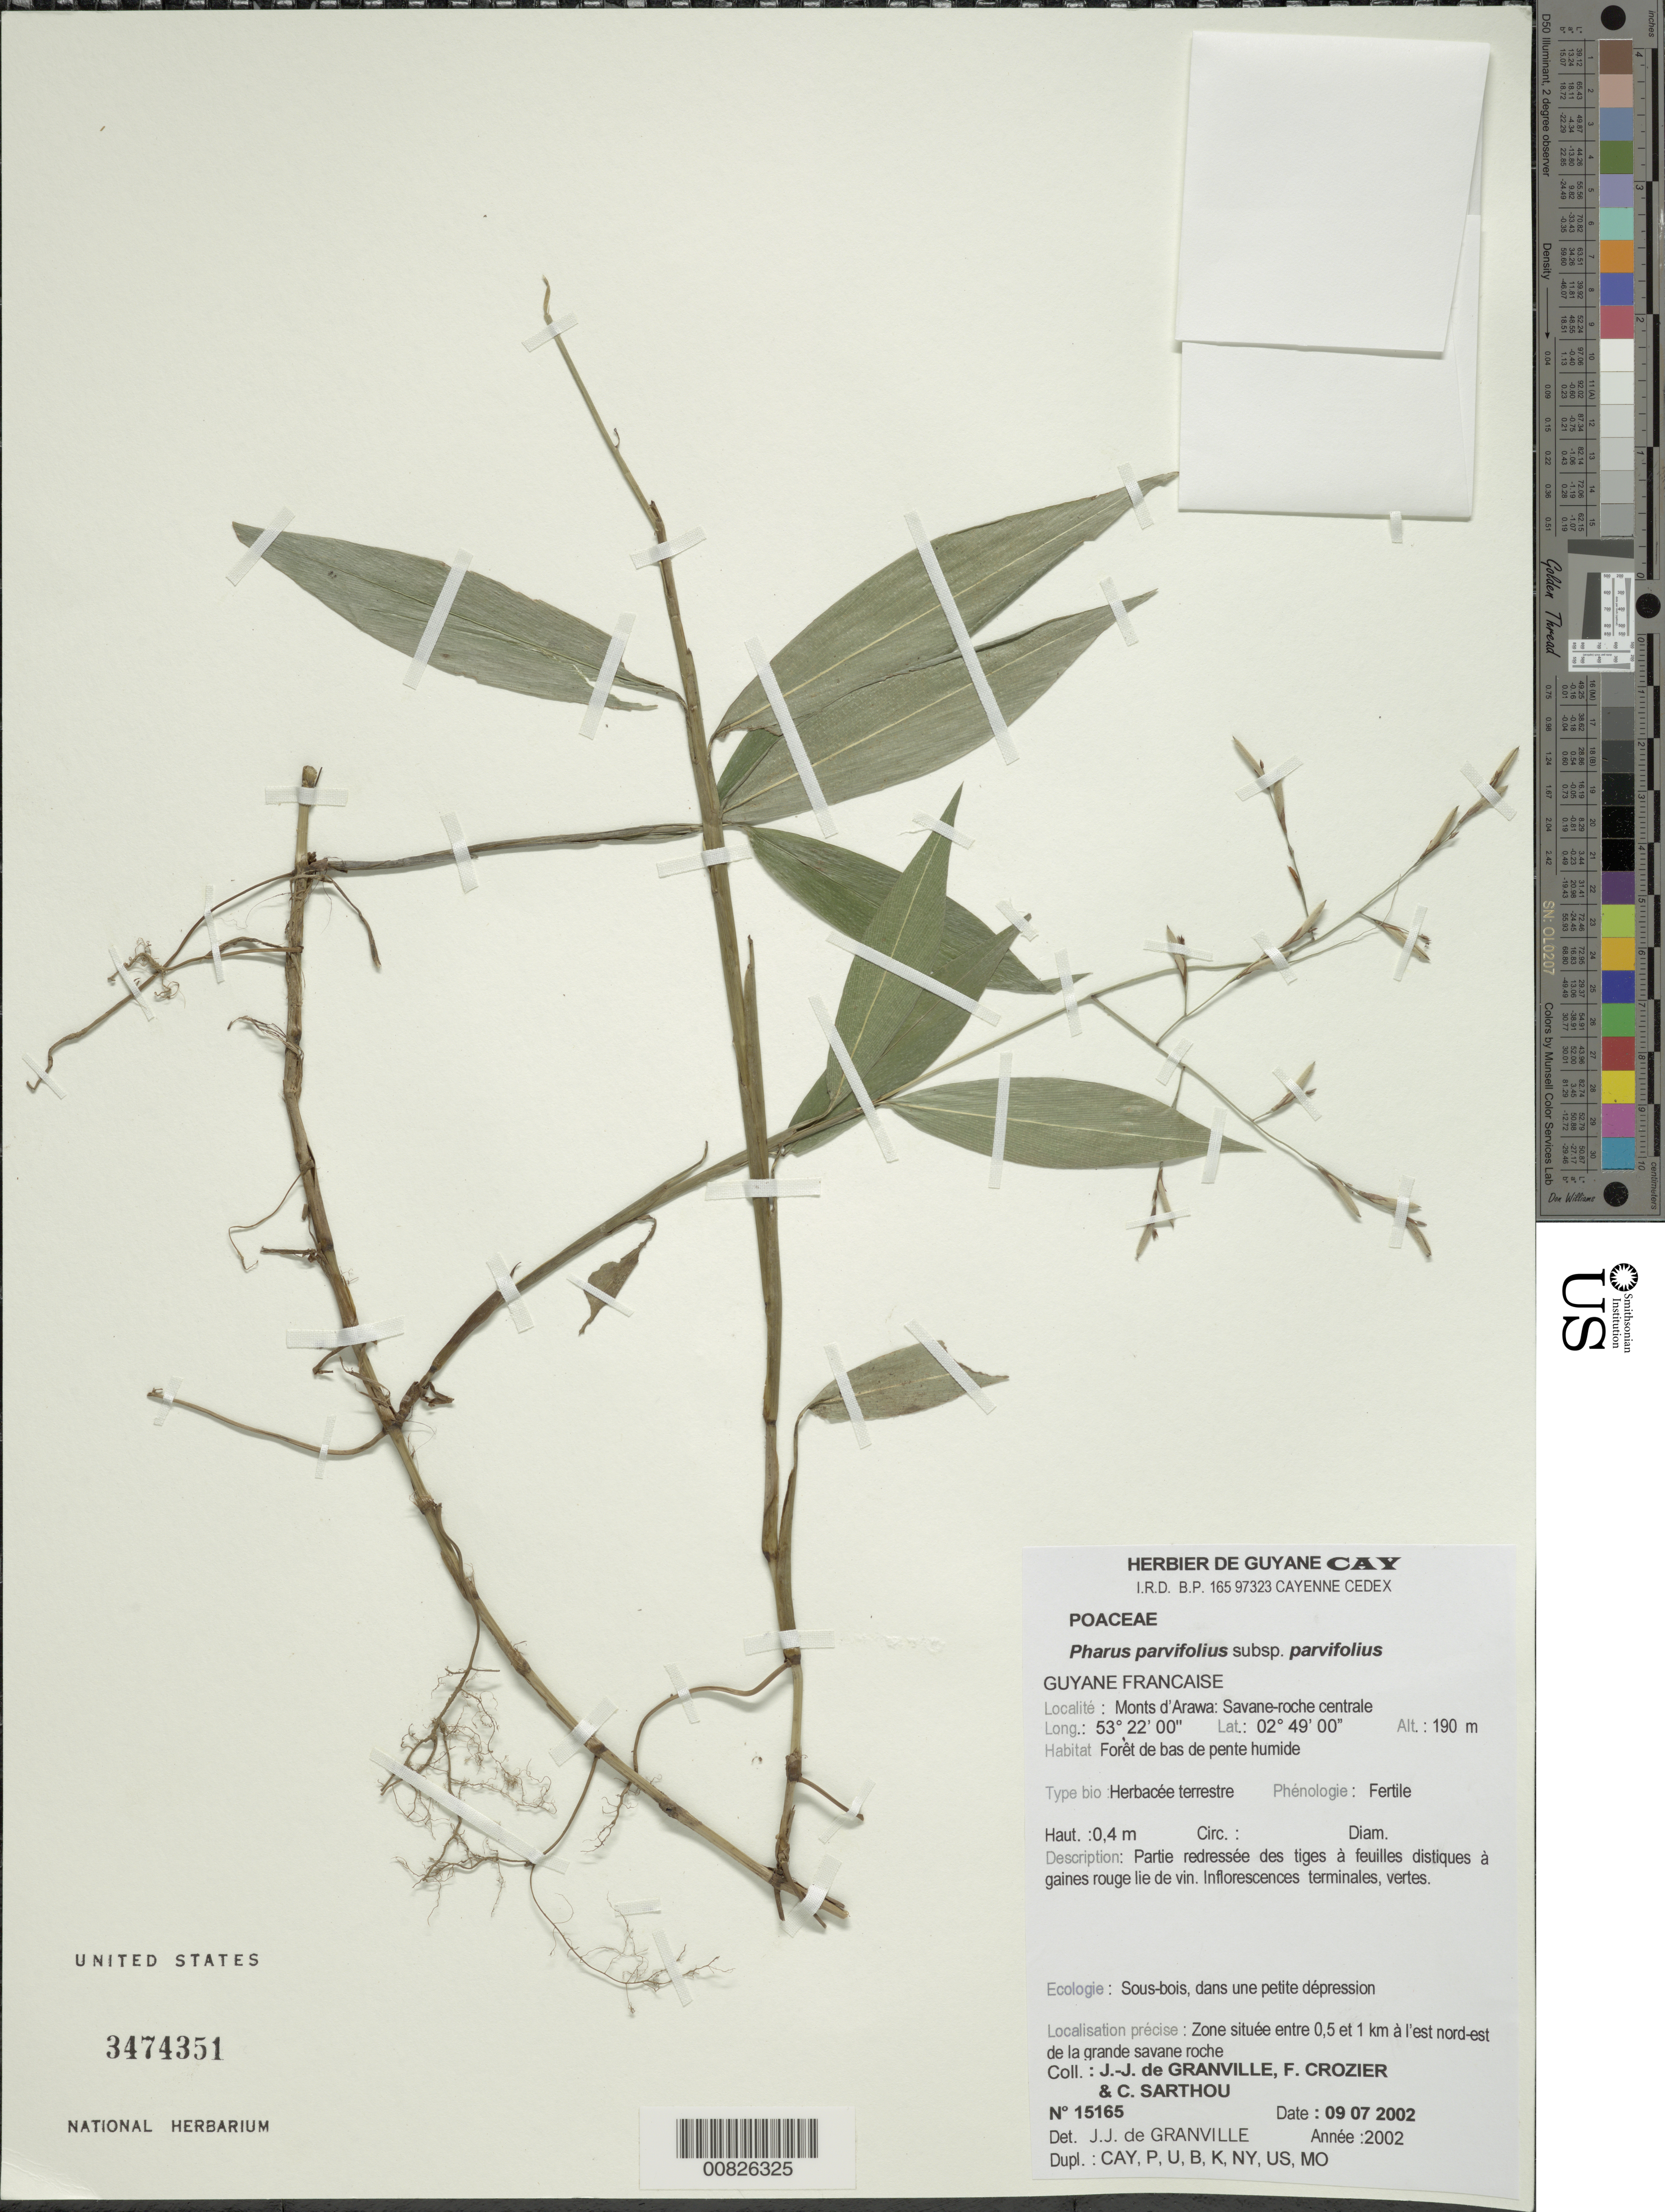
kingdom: Plantae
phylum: Tracheophyta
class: Liliopsida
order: Poales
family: Poaceae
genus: Pharus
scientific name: Pharus parvifolius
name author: Nash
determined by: Granville, J. J. de, (CAY), Institut de Recherche pour le Developpement (IRD) (FRENCH GUIANA)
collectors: J.-J. de Granville, F. Crozier & C. Sarthou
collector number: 15165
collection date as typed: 9-Jul-02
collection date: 2002-07-09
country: French Guiana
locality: Monts d'Arawa, zone de la savane-roche centrale, zone située entre 0.5-1 km ENE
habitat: Forêt de bas de pente humide; sous-bois, dans une petite depression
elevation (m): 190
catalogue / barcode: US 3474351